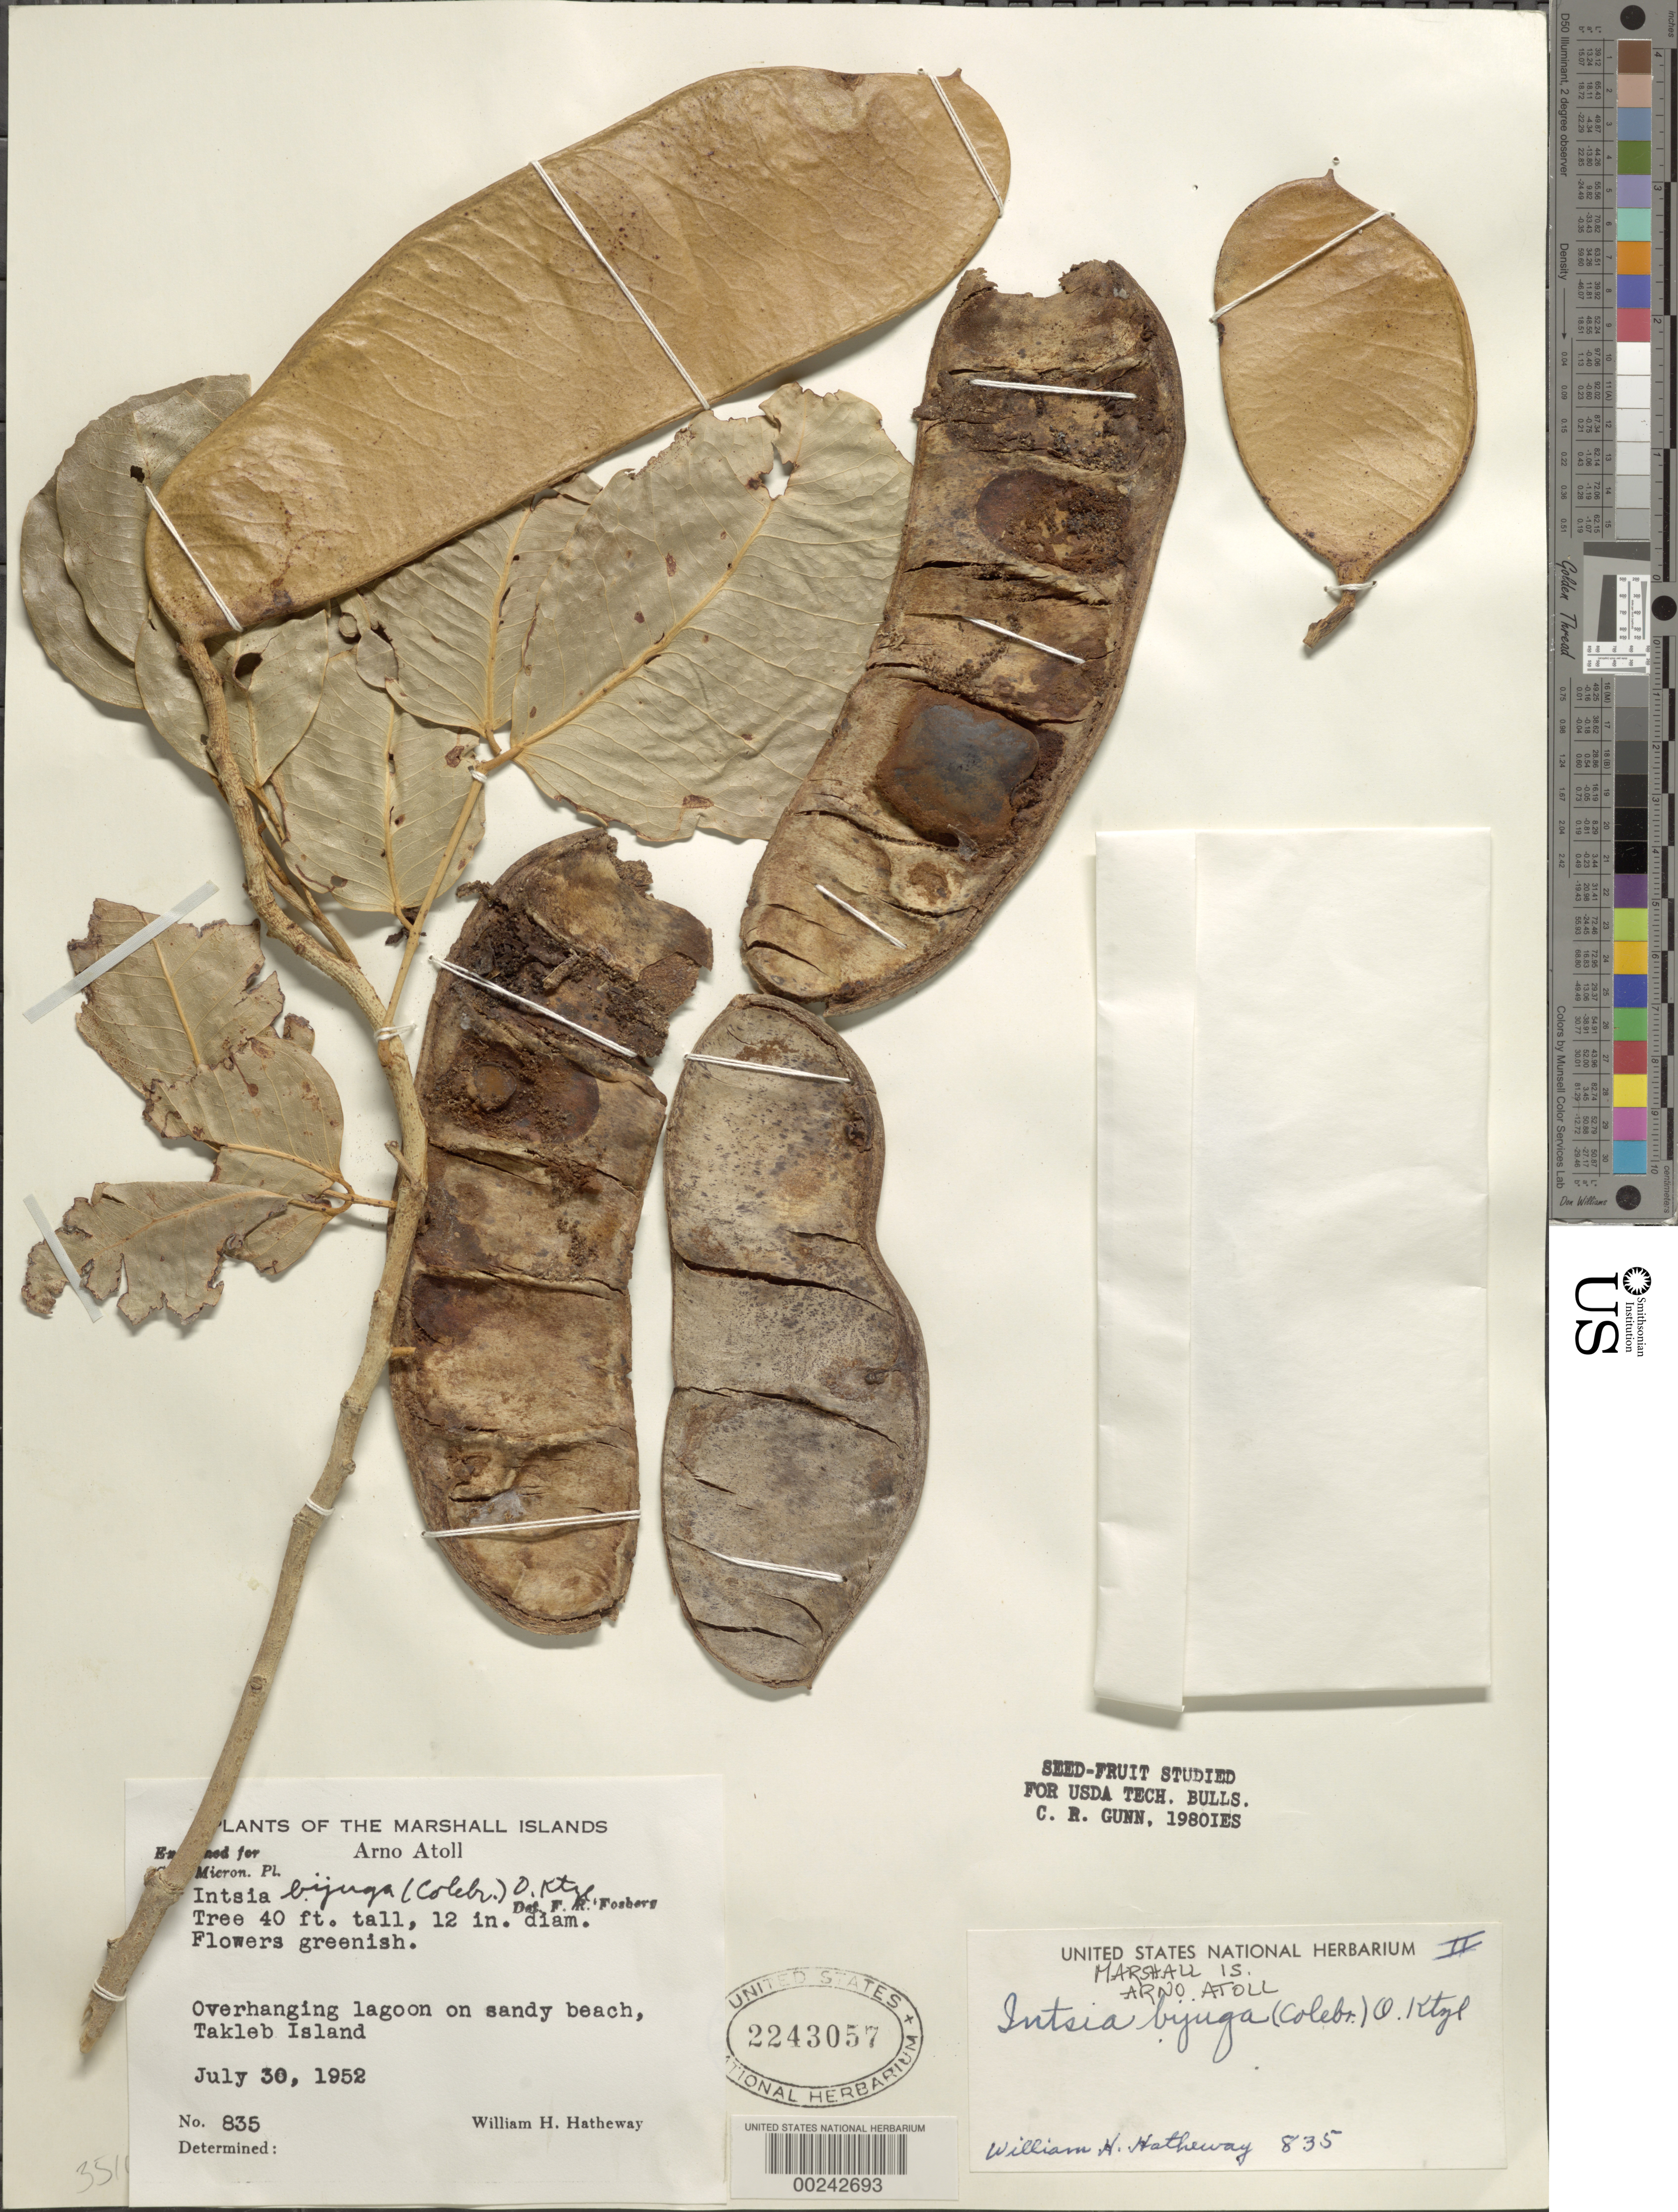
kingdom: Plantae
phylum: Tracheophyta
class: Magnoliopsida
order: Fabales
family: Fabaceae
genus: Intsia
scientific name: Intsia bijuga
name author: (Colebr.) Kuntze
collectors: W. H. Hatheway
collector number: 835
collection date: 1952-07-30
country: Marshall Islands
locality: Overhanging lagoon on sandy beacg, Takleb Isllnd. Arno Atoll.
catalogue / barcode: US 2243057